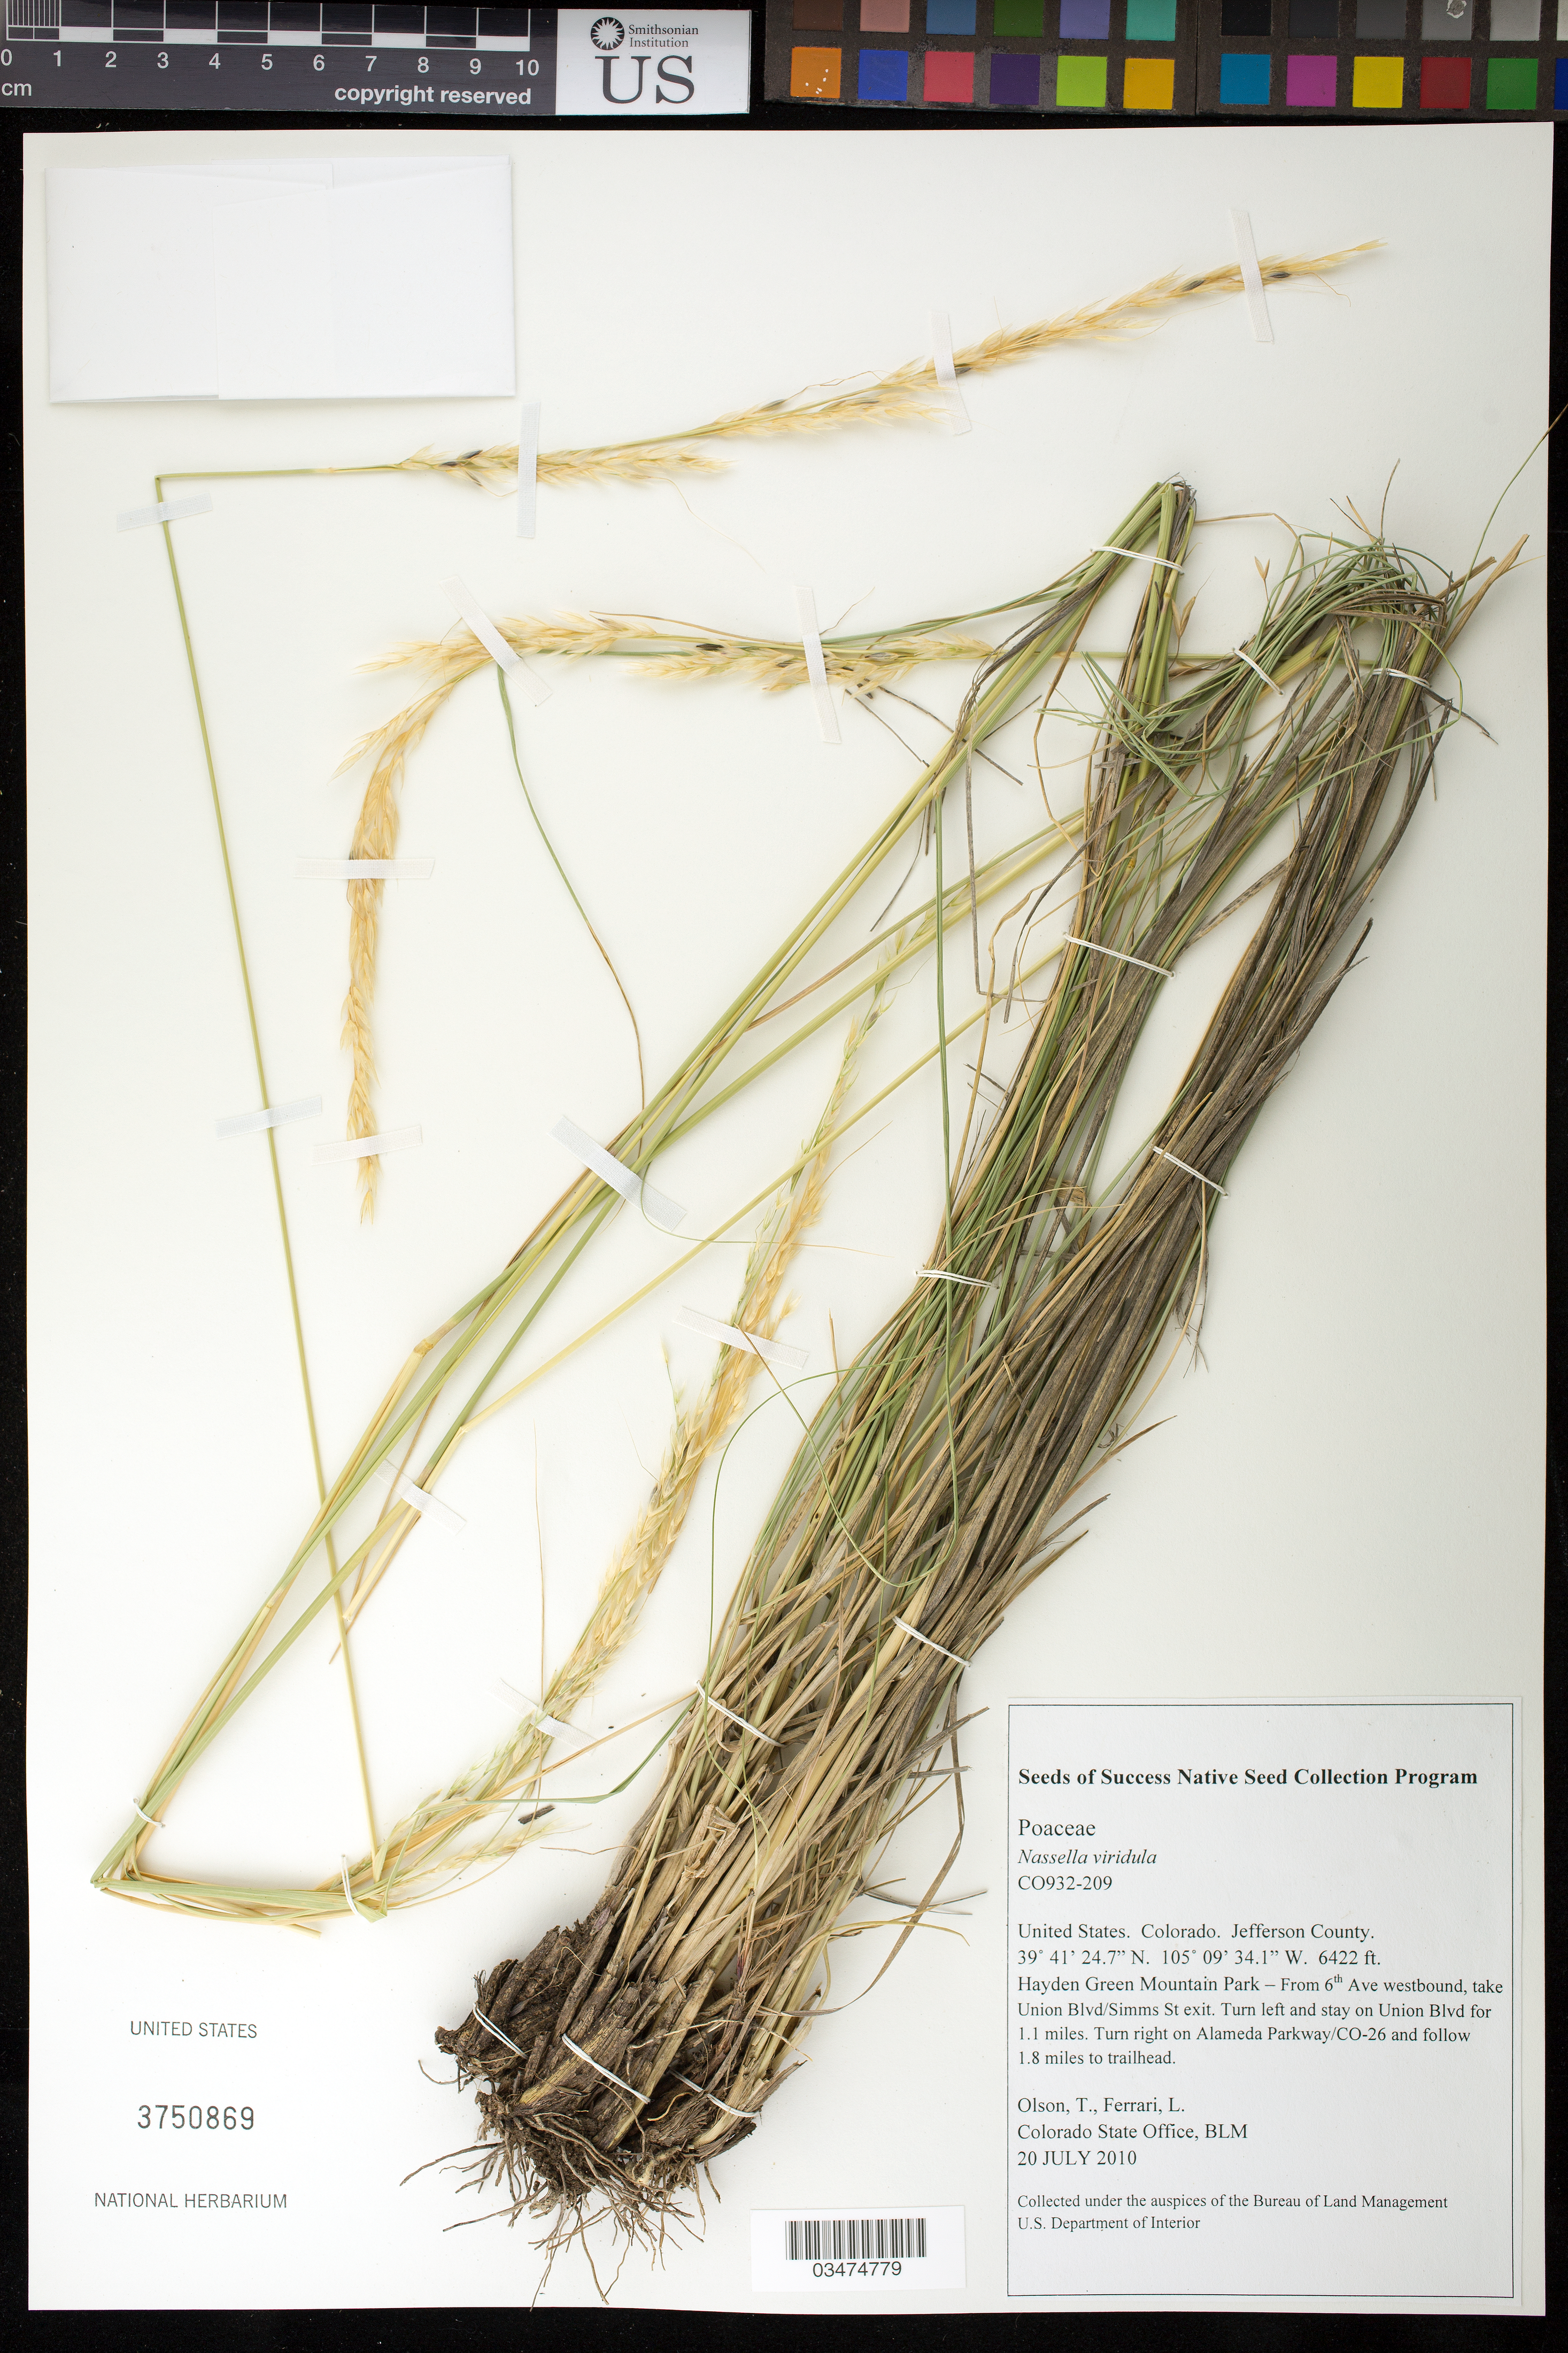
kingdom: Plantae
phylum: Tracheophyta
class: Liliopsida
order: Poales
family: Poaceae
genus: Nassella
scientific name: Nassella viridula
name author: (Trin.) Barkworth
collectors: T. Olson & L. Ferrari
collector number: CO932-209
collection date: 2010-07-20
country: United States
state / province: Colorado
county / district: Jefferson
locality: Hayden Green Mountain Park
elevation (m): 1957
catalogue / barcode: US 3750869